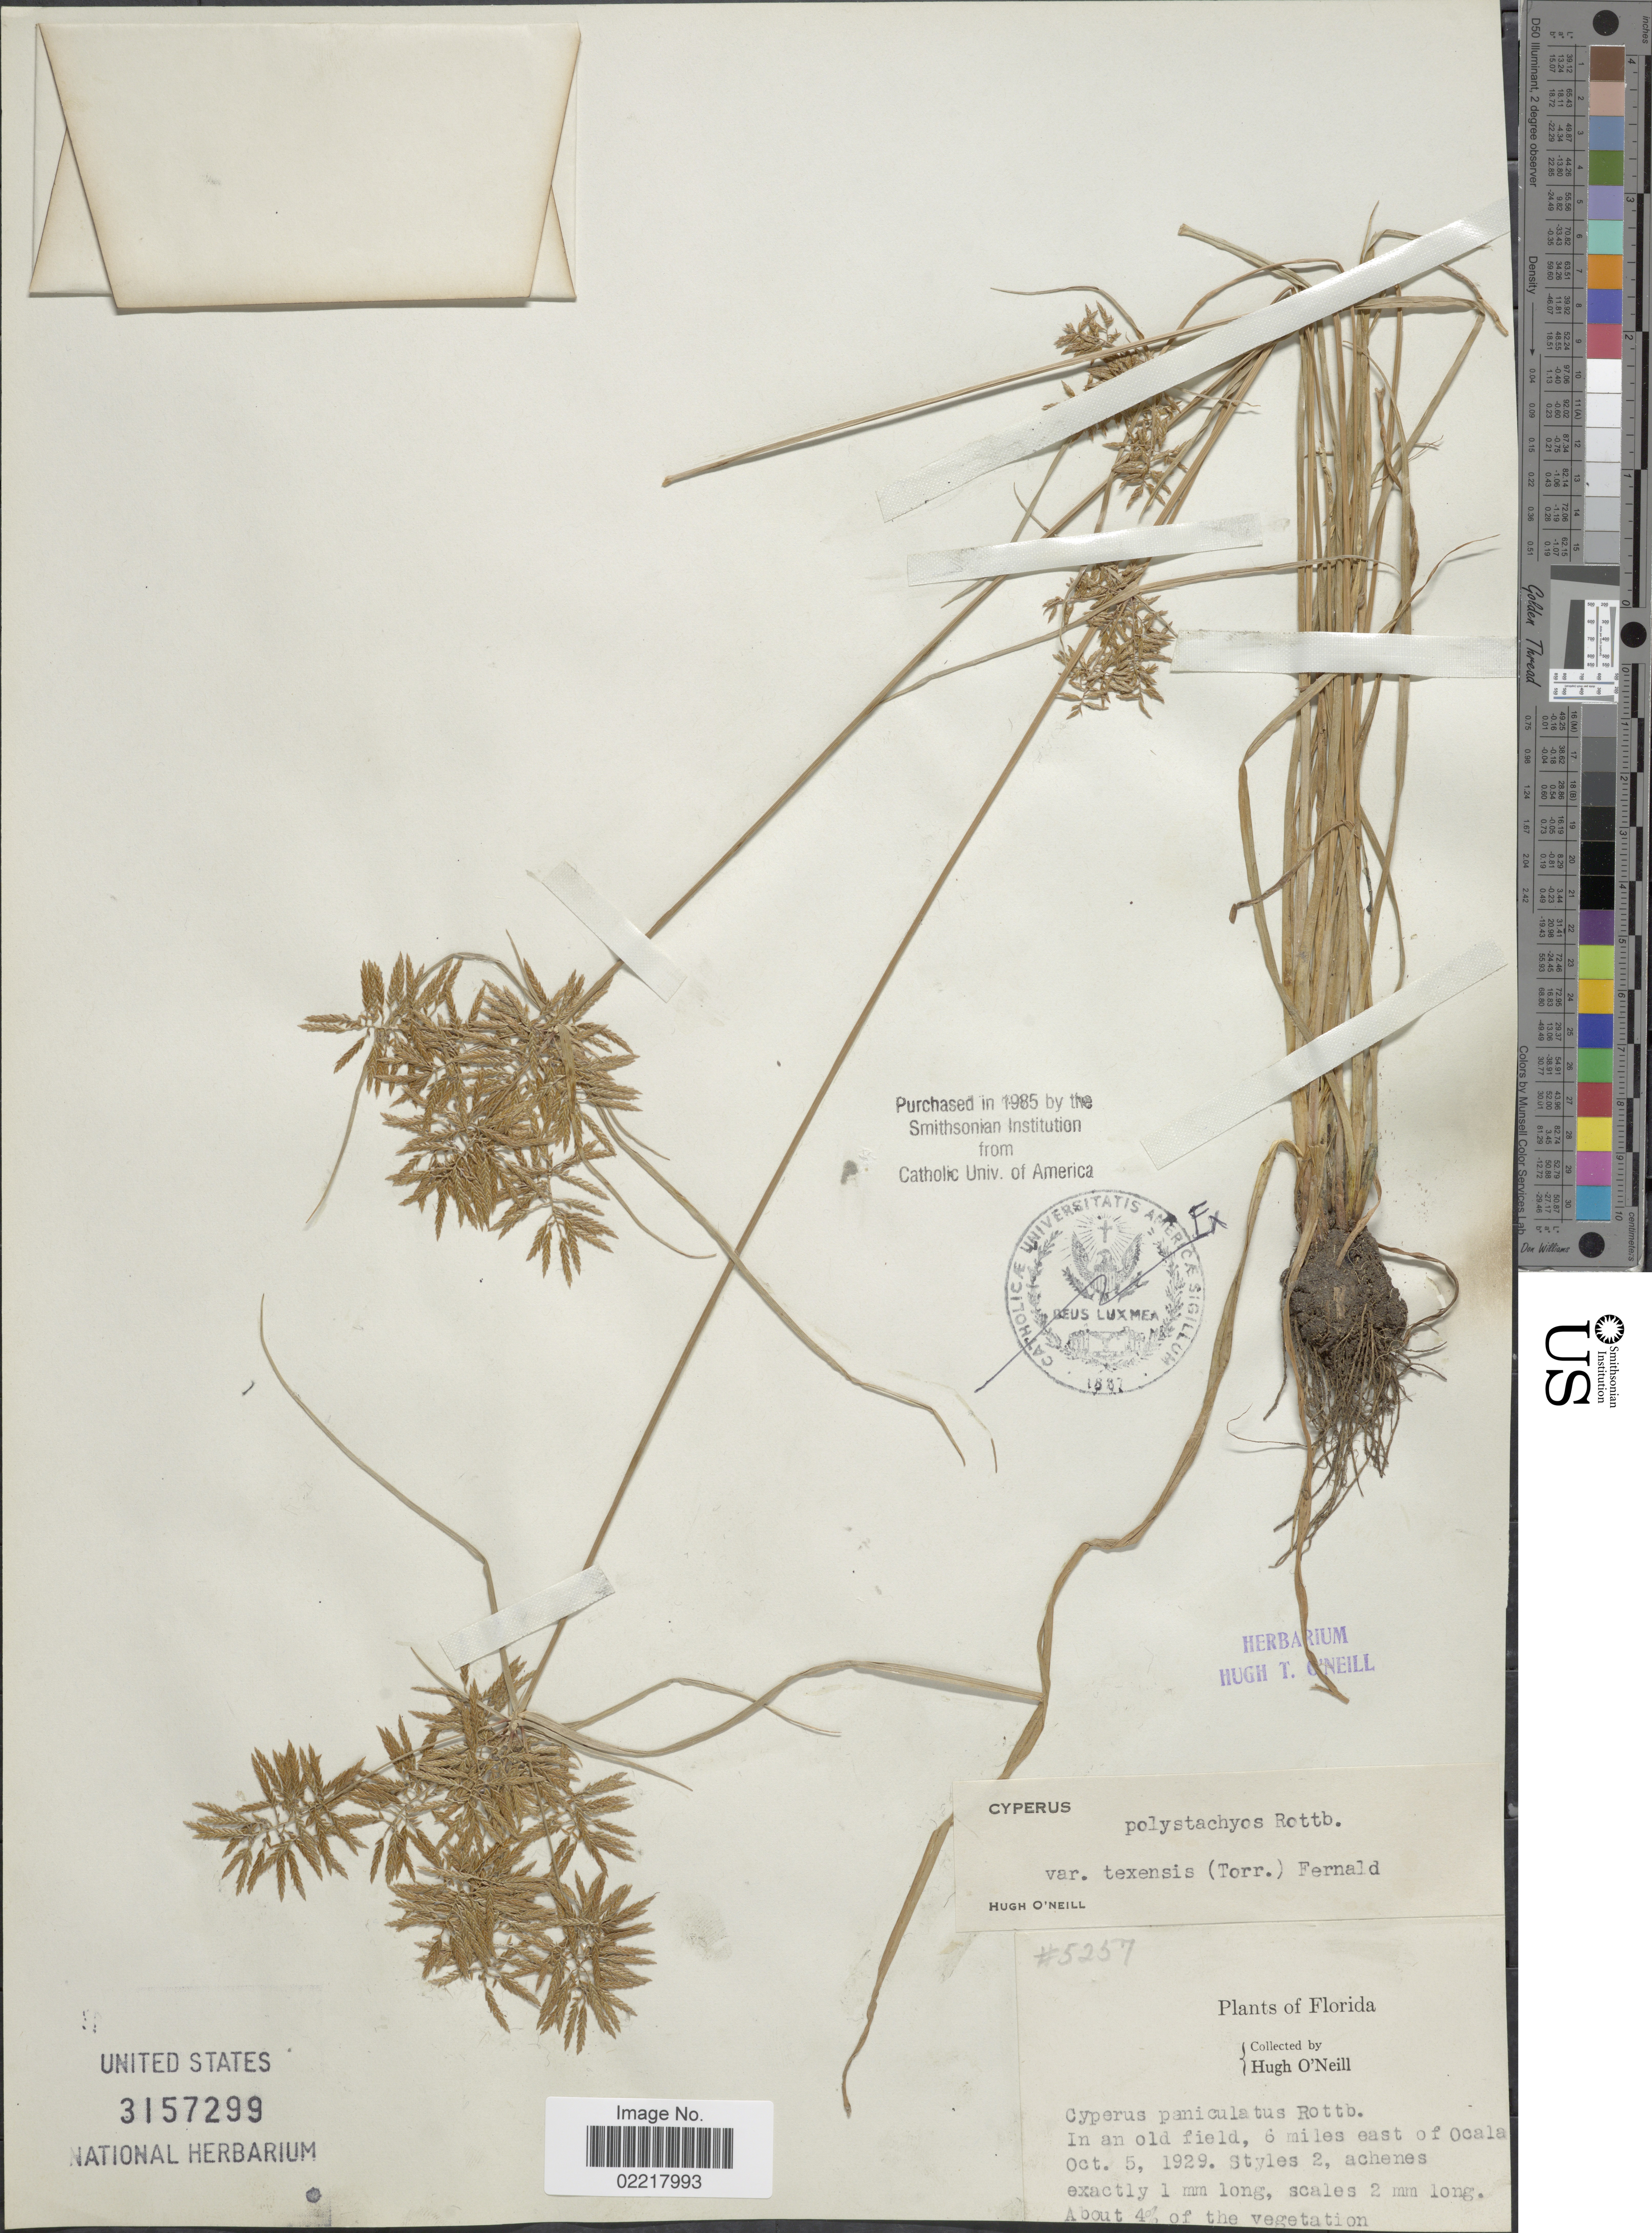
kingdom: Plantae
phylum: Tracheophyta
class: Liliopsida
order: Poales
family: Cyperaceae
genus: Cyperus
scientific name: Cyperus polystachyos var. texensis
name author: (Torr.) Fernald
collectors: H. O'Neill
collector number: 5257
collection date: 1929-10-05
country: United States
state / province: Florida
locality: In an old field, 6 miles east of Ocala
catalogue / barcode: US 3157299